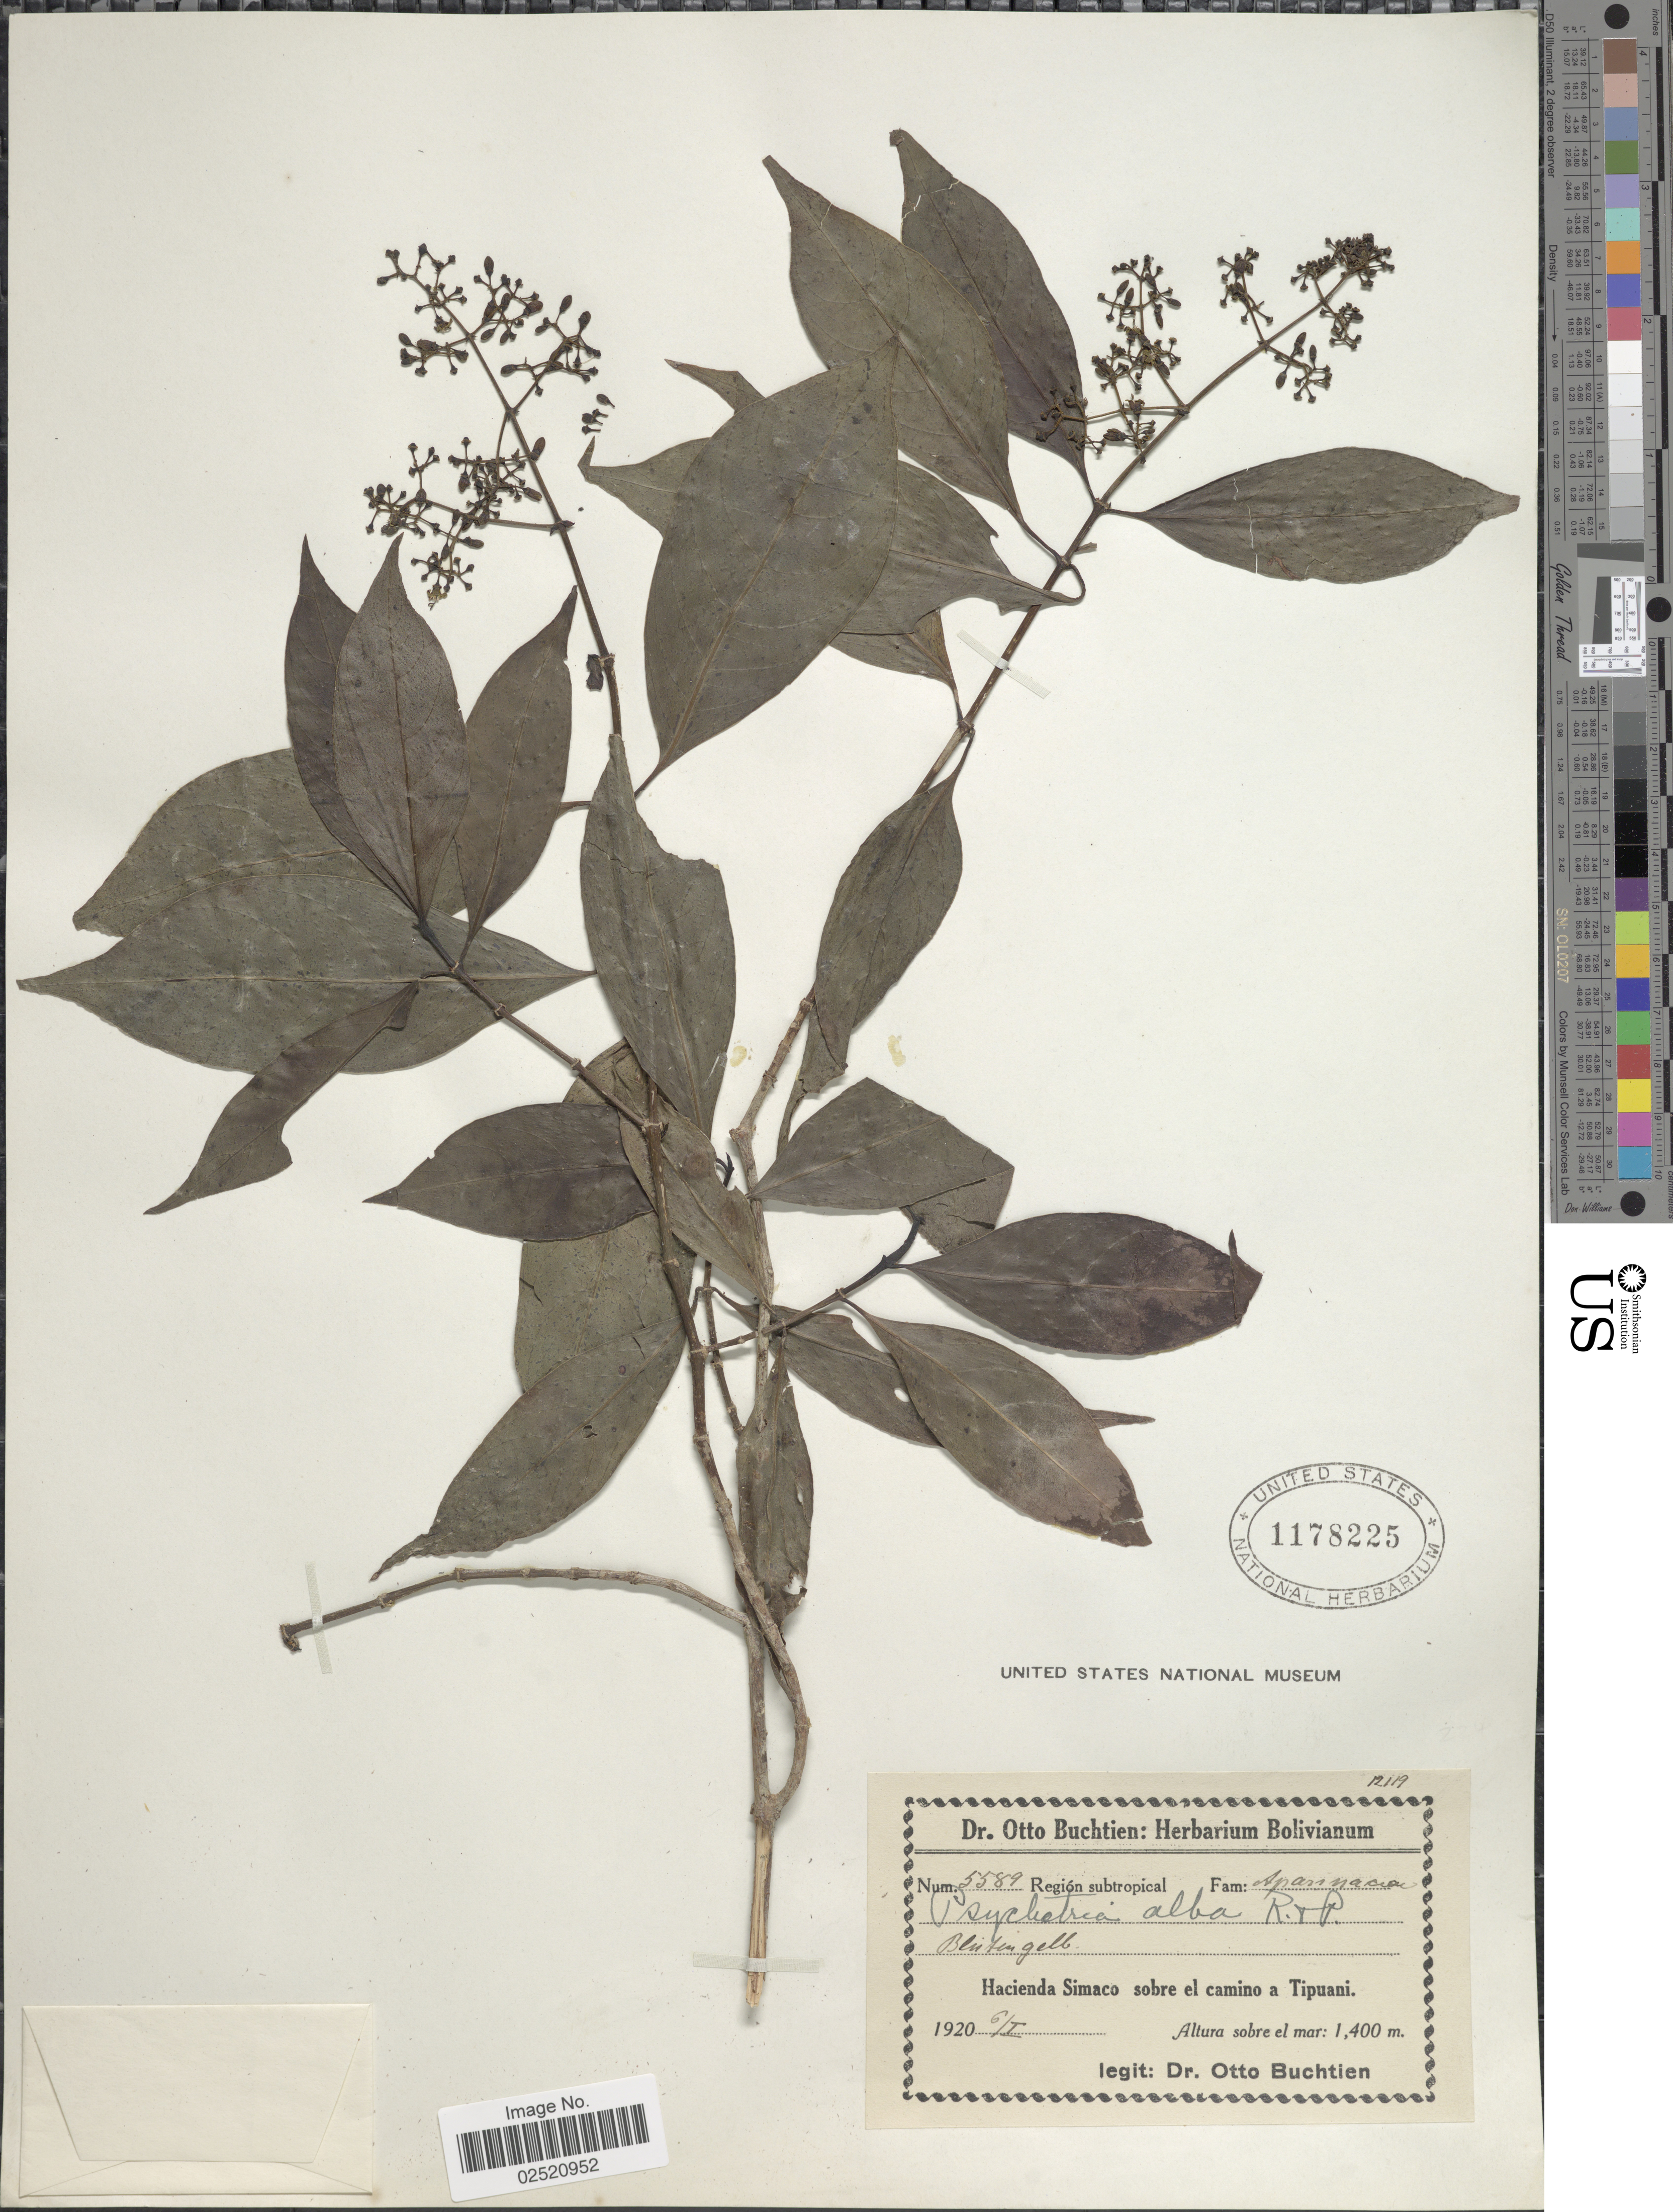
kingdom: Plantae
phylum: Tracheophyta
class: Magnoliopsida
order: Gentianales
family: Rubiaceae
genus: Psychotria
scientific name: Psychotria alba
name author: Ruiz & Pav.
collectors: O. Buchtien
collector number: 5589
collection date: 1920-01-06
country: Bolivia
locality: Hacienda Simaco sobre el camino a Tipuani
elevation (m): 1400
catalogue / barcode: US 1178225